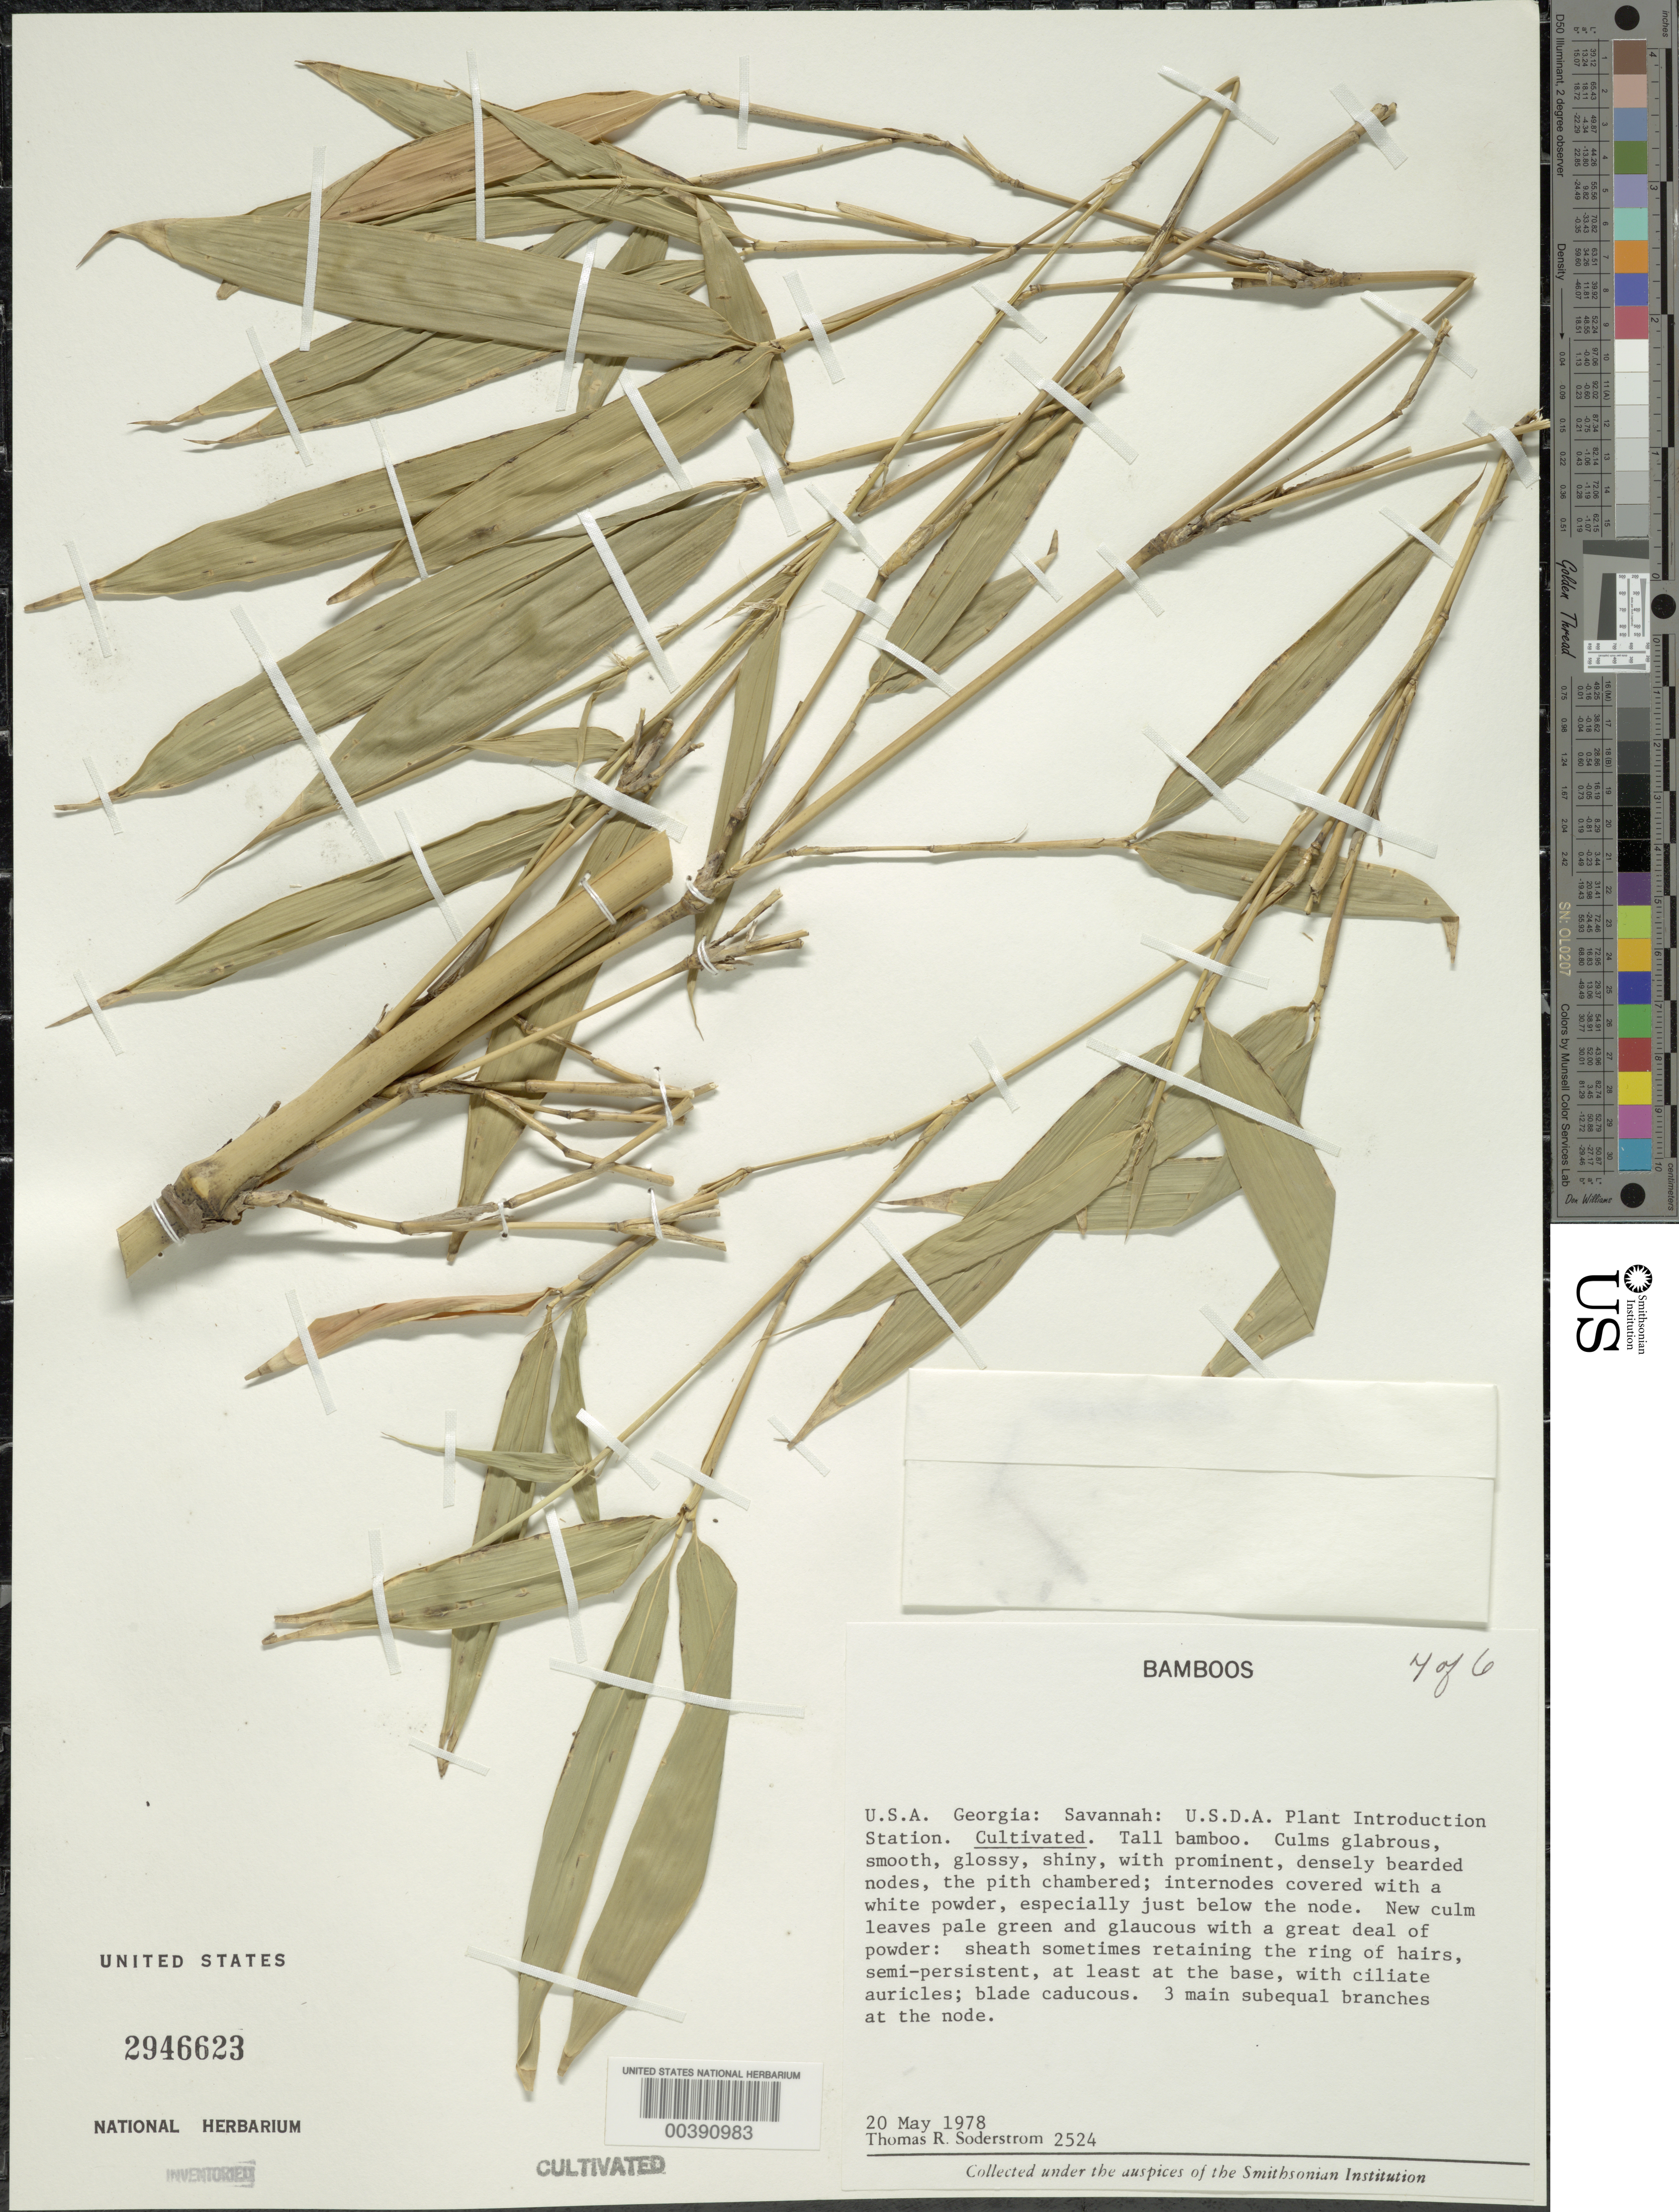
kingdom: Plantae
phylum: Tracheophyta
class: Liliopsida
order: Poales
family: Poaceae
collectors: T. R. Soderstrom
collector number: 2524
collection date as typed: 20 May 1978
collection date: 1978-05-20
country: United States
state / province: Georgia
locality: Savannah, barbour lathroup pi garden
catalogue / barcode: US 2946623